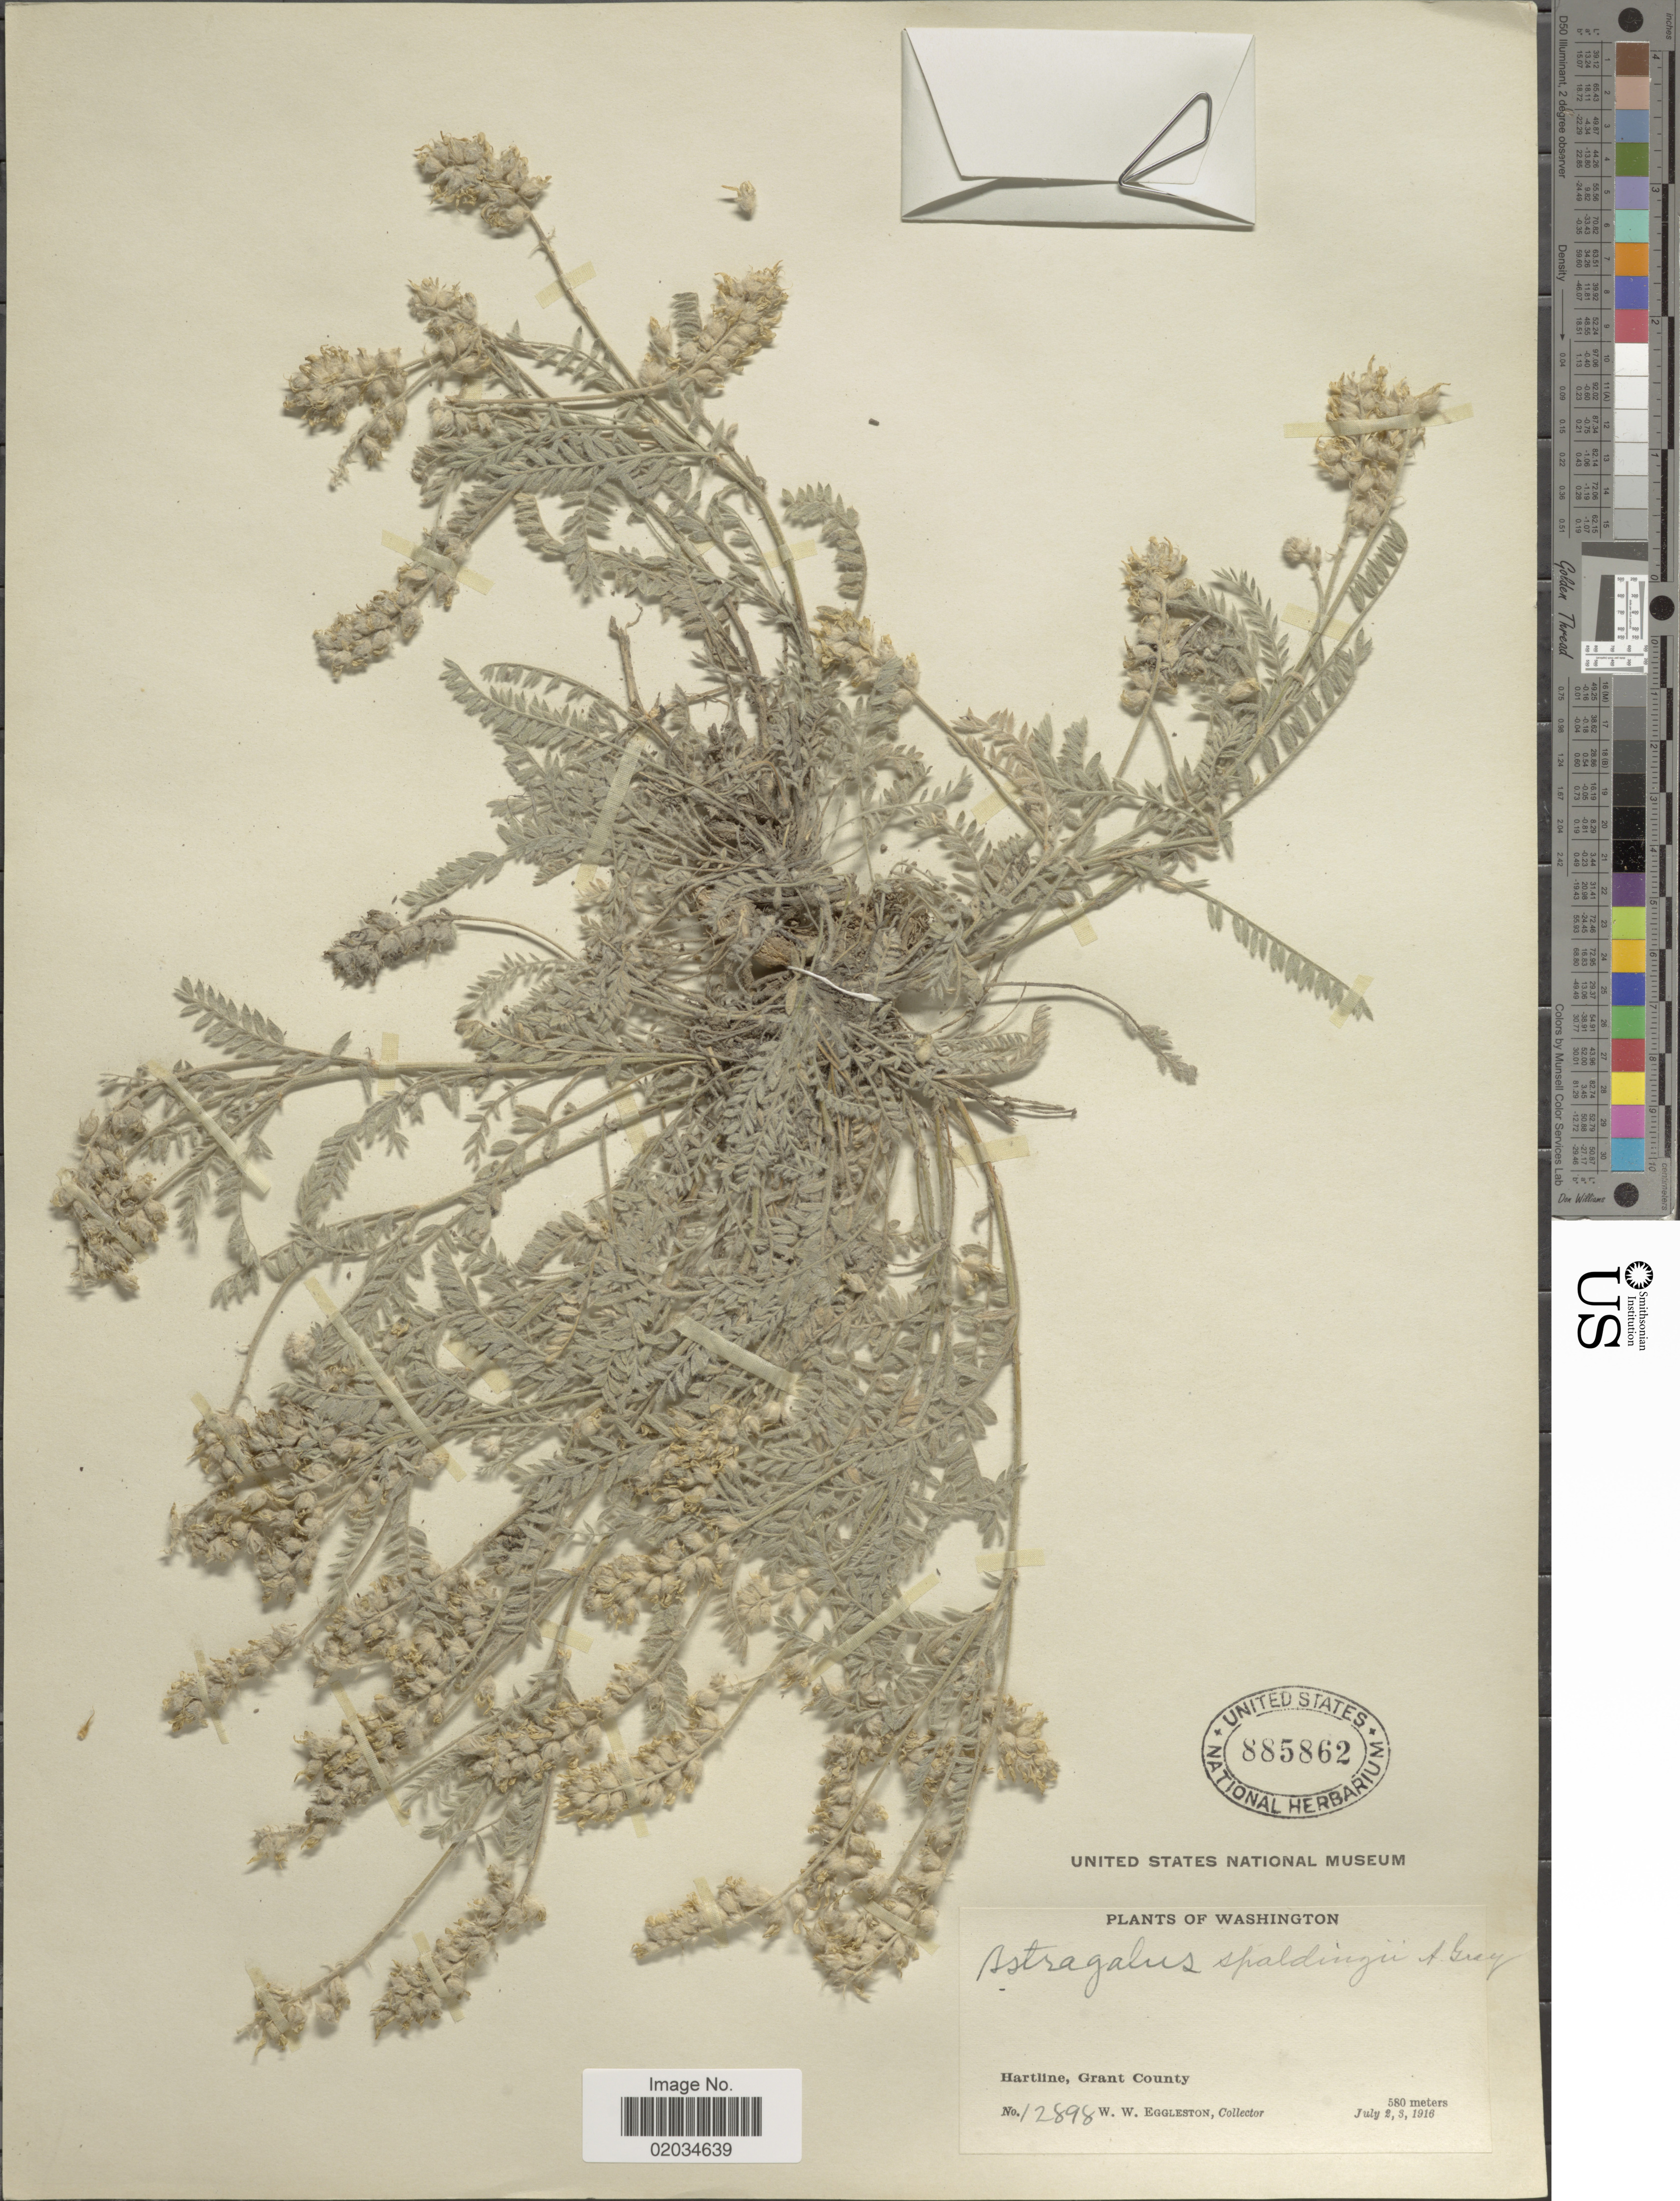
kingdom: Plantae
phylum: Tracheophyta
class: Magnoliopsida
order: Fabales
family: Fabaceae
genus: Astragalus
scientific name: Astragalus spaldingii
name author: A. Gray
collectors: W. W. Eggleston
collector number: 12898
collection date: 1916-07-02/1916-07-03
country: United States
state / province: Washington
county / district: Grant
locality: Hartline, Grant County.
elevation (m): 580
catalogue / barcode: US 885862